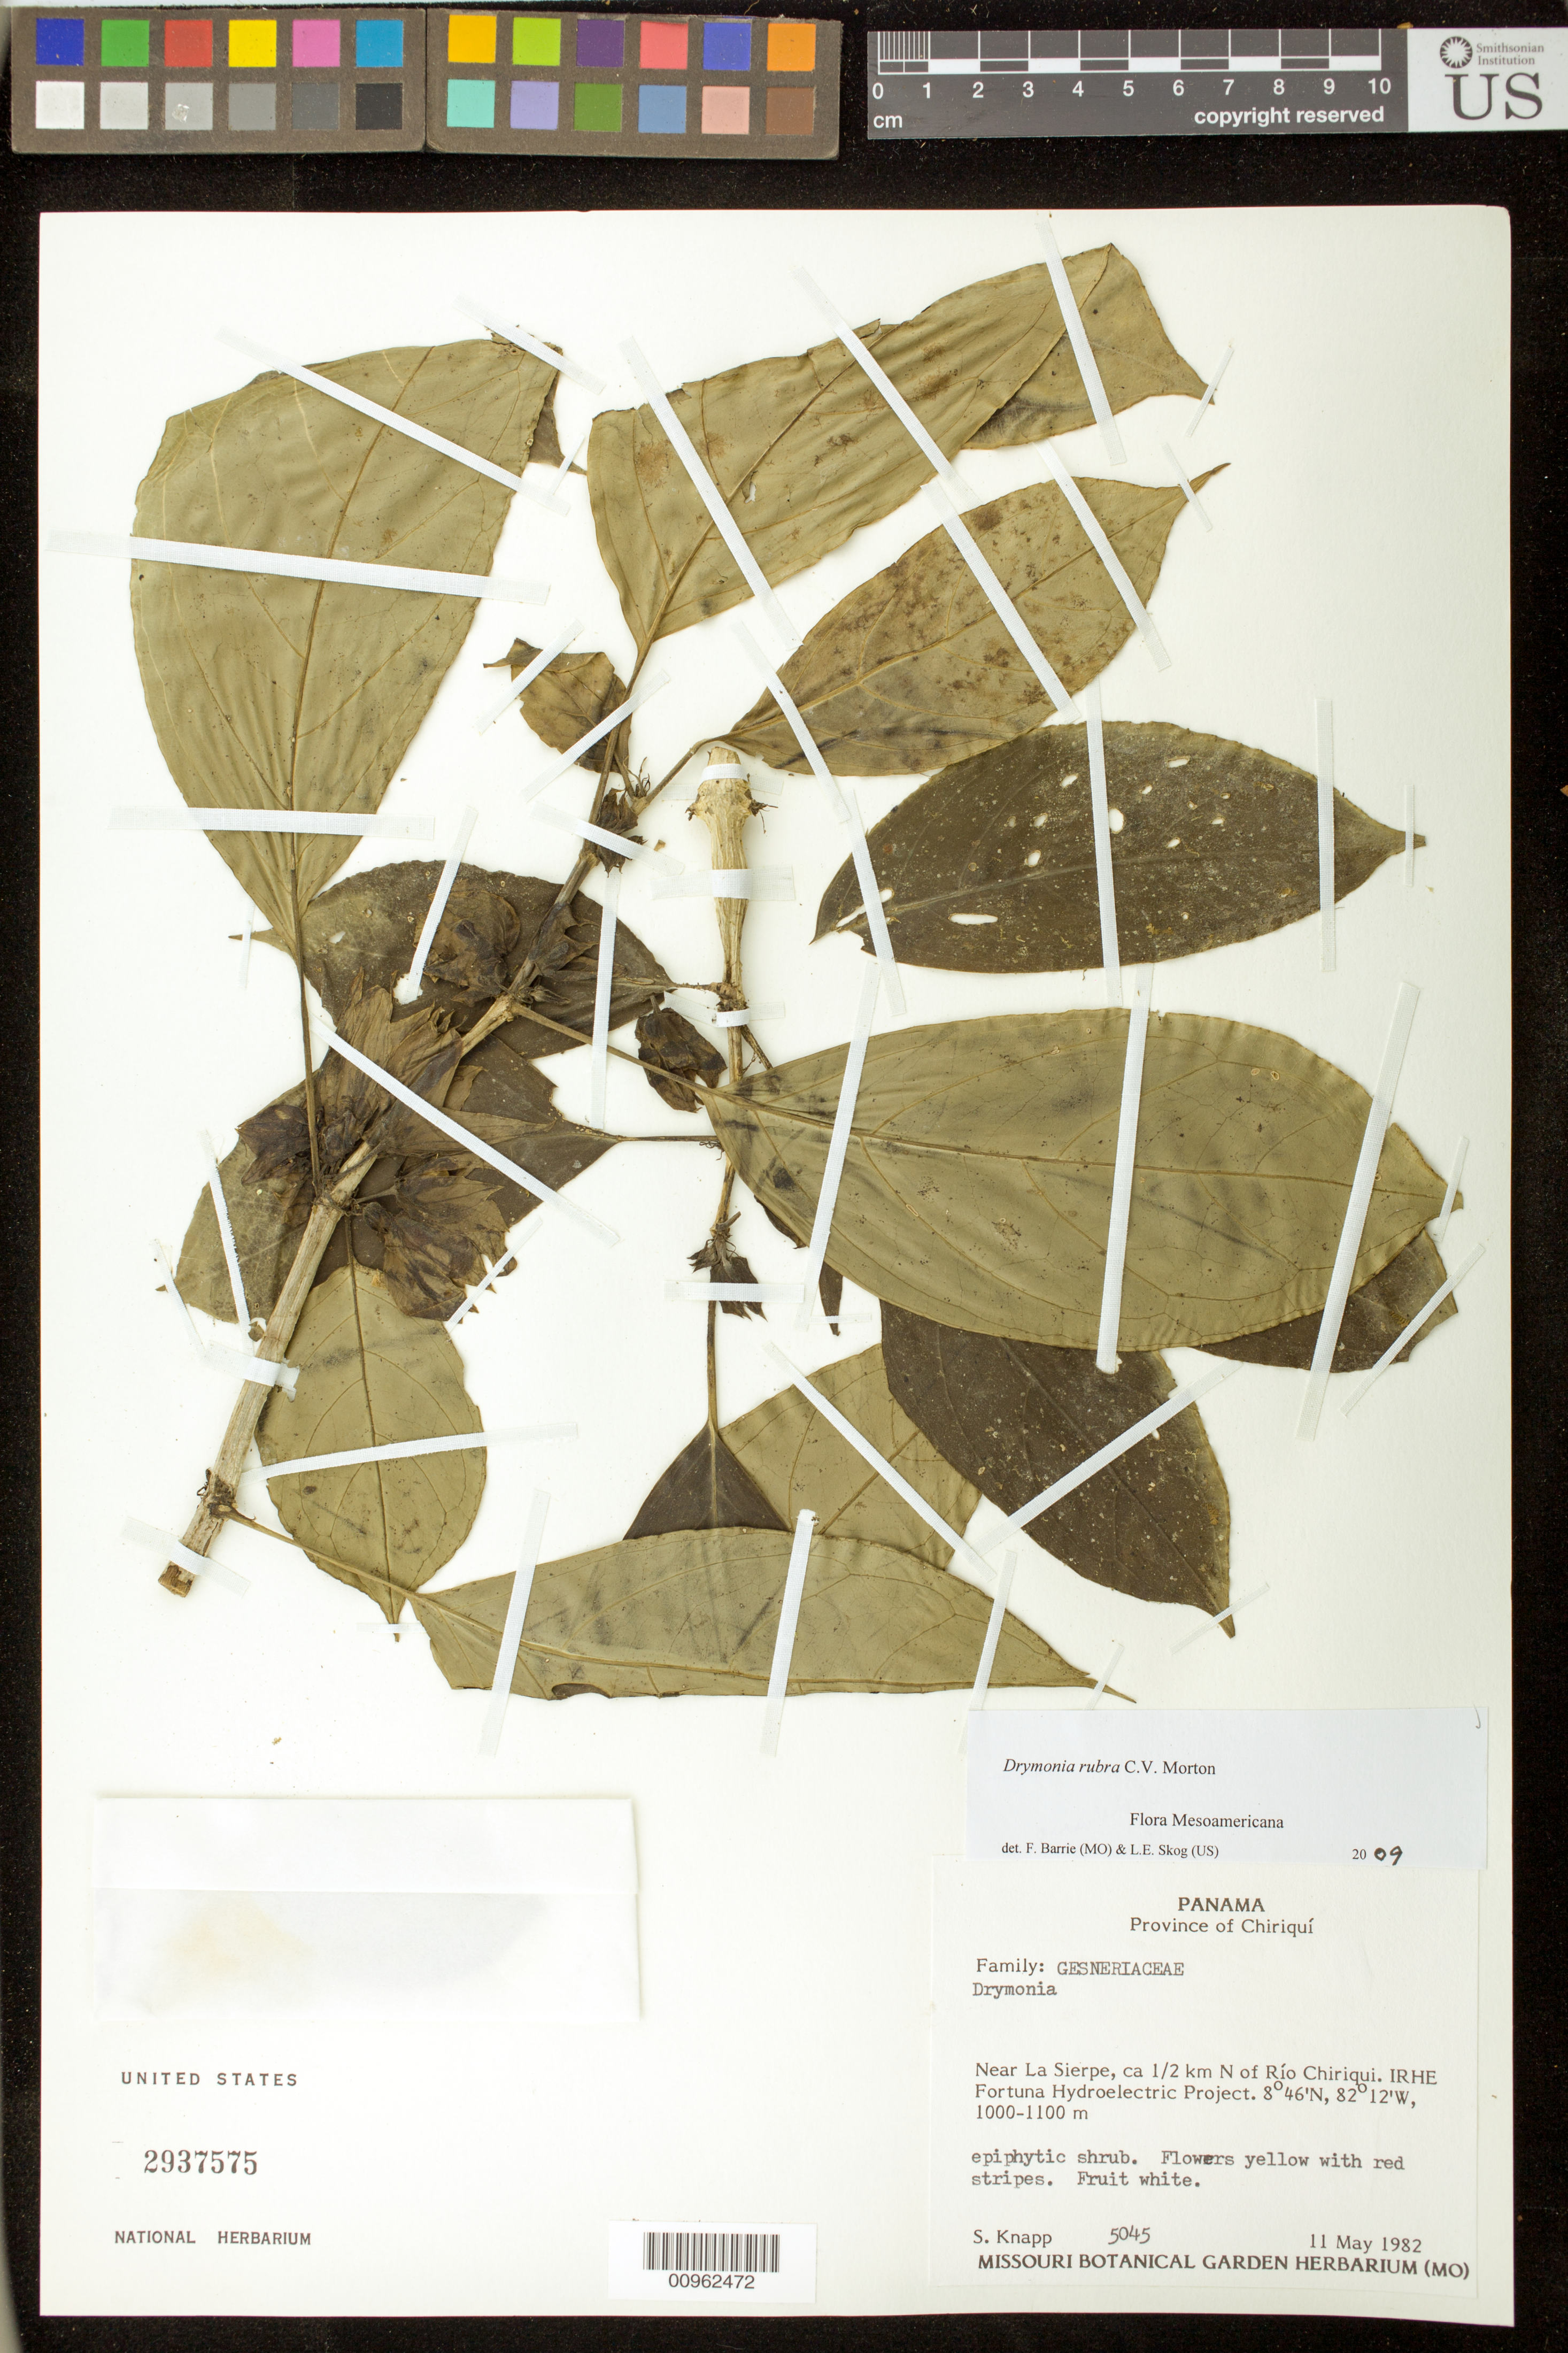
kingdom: Plantae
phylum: Tracheophyta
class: Magnoliopsida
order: Lamiales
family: Gesneriaceae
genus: Drymonia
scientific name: Drymonia rubra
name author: C.V. Morton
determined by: Barrie, F. R.; Skog, Laurence E.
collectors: S. Knapp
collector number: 5045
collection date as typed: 11 May 1982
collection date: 1982-05-11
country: Panama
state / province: Chiriquí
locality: Near La Sierpe, ca. 1/2 km N of Río Chiriqui, IRHE Fortuna Hydroelectric Project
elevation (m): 1000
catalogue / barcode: US 2937575